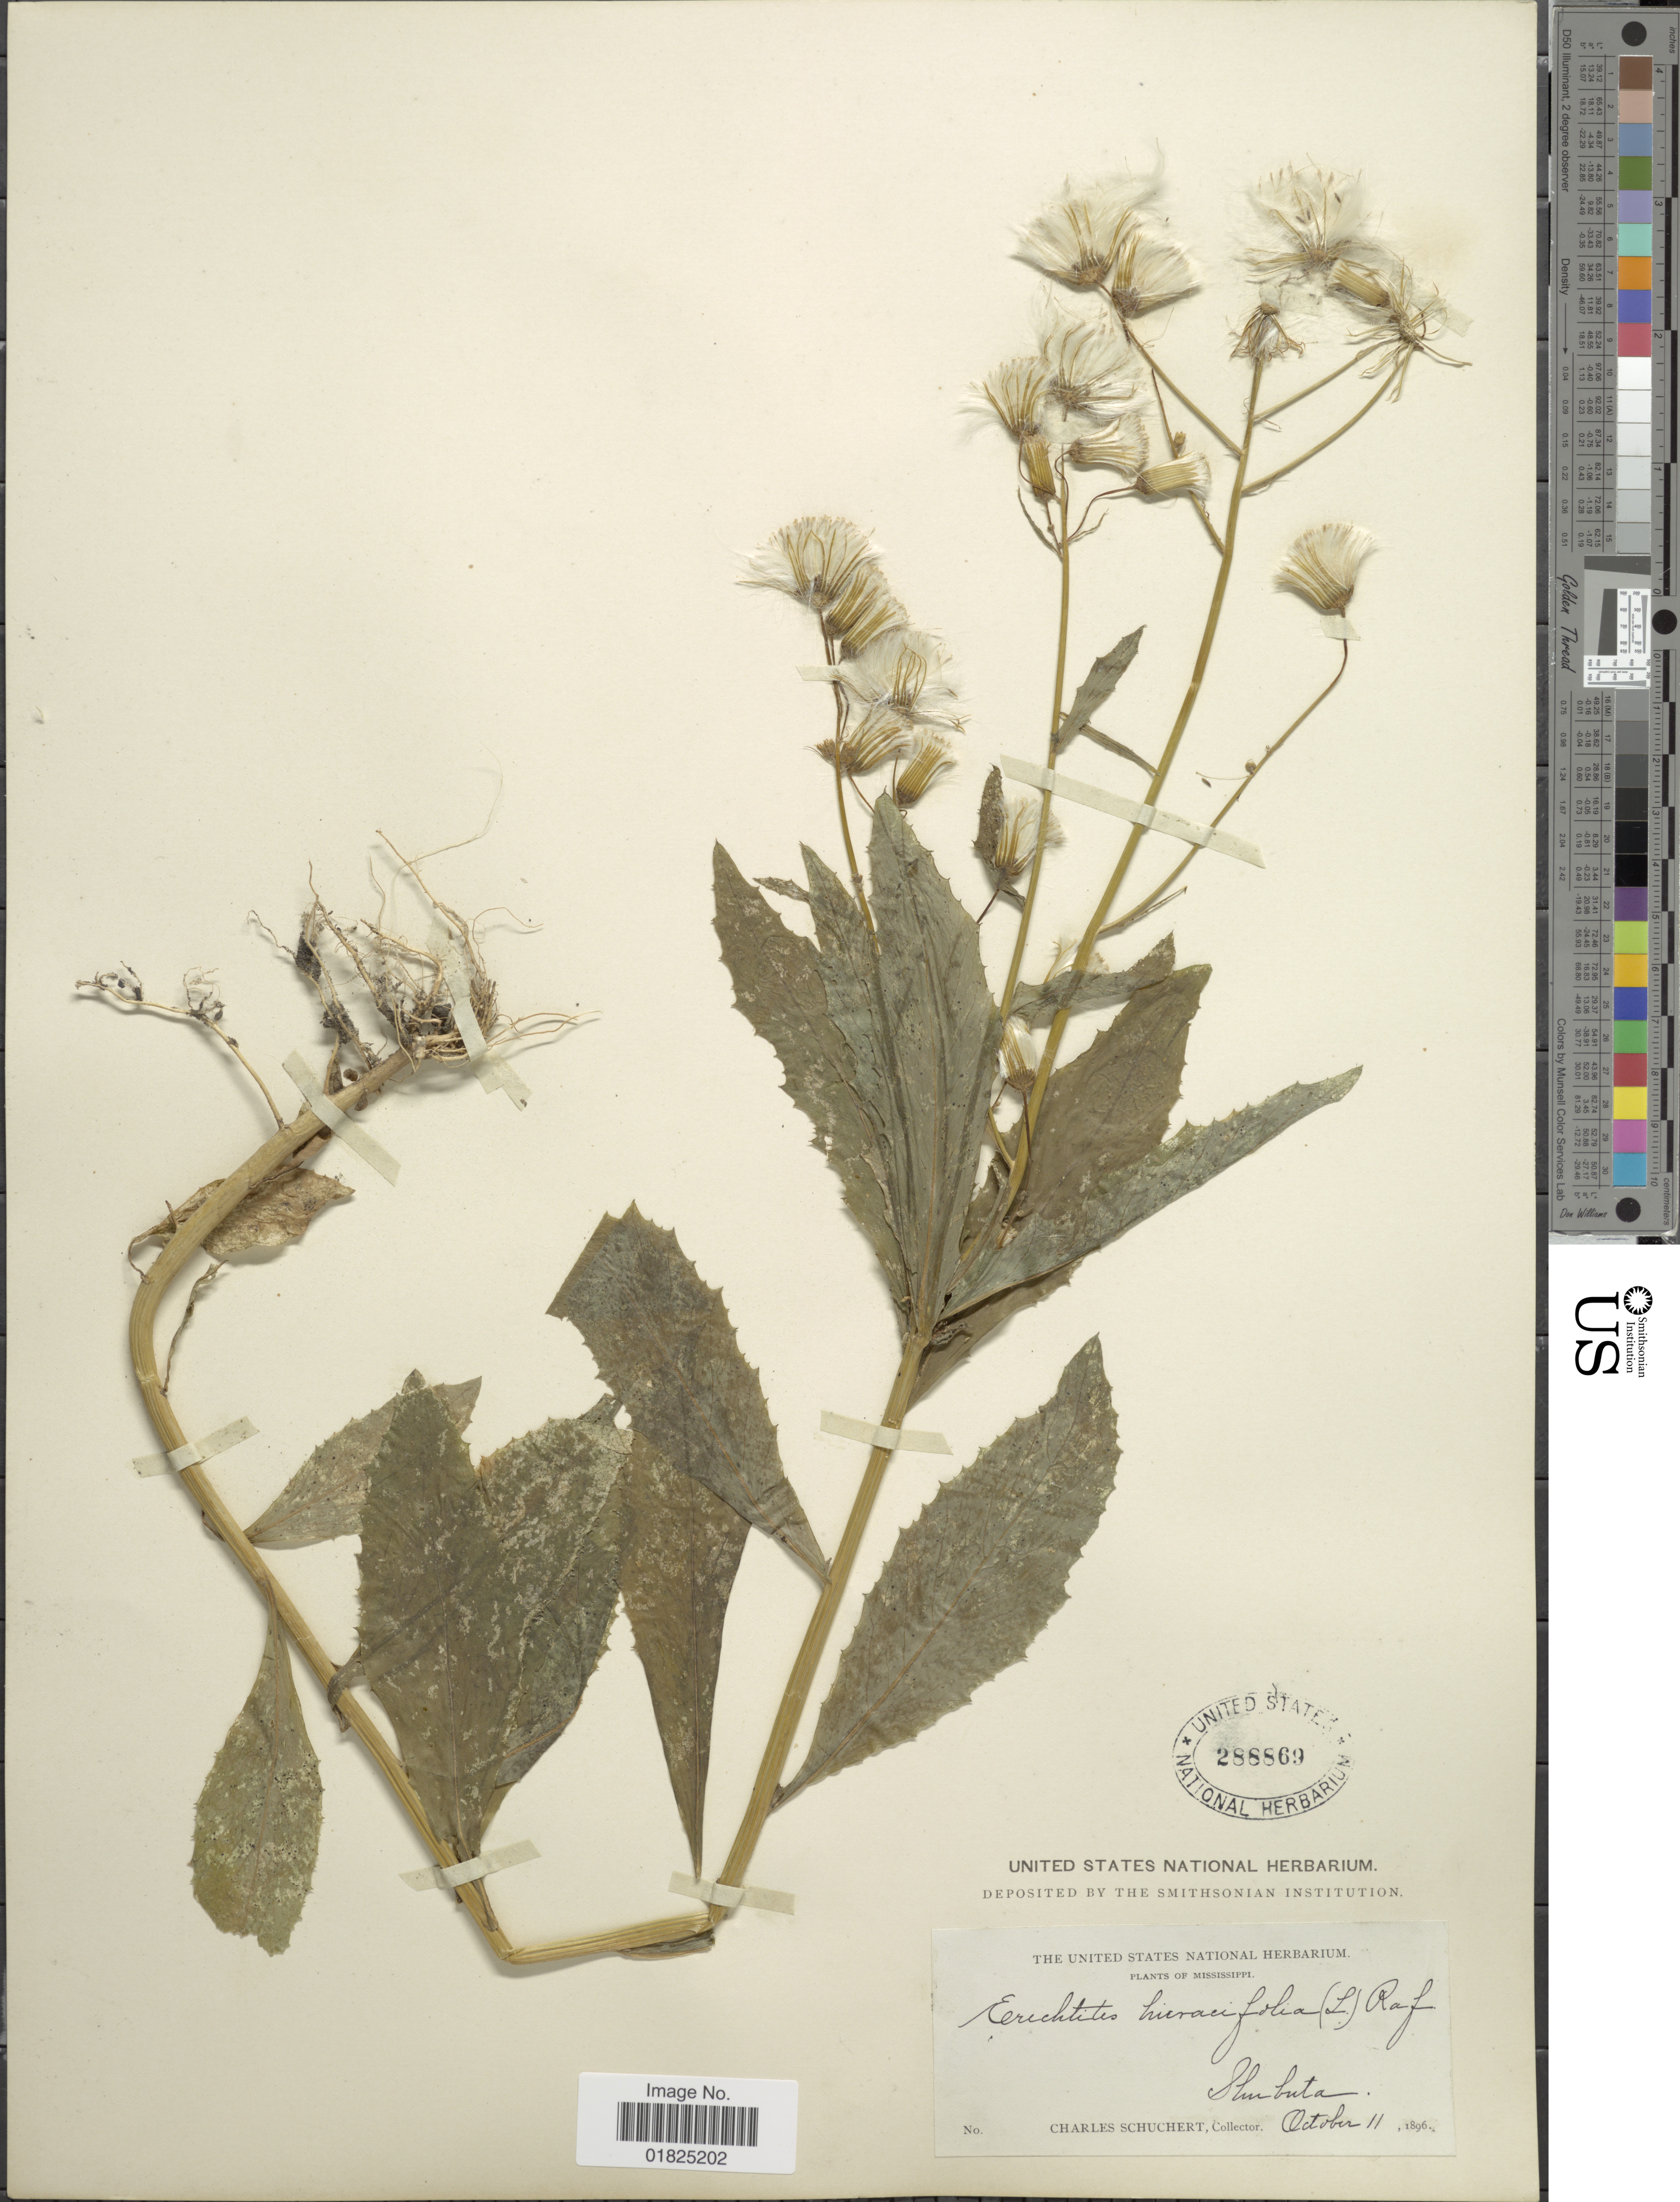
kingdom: Plantae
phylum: Tracheophyta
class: Magnoliopsida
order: Asterales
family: Asteraceae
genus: Erechtites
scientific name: Erechtites hieraciifolius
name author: (L.) Raf. ex DC.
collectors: C. Schuchert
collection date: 1896-10-11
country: United States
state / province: Mississippi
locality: Shubuta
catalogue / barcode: US 288869